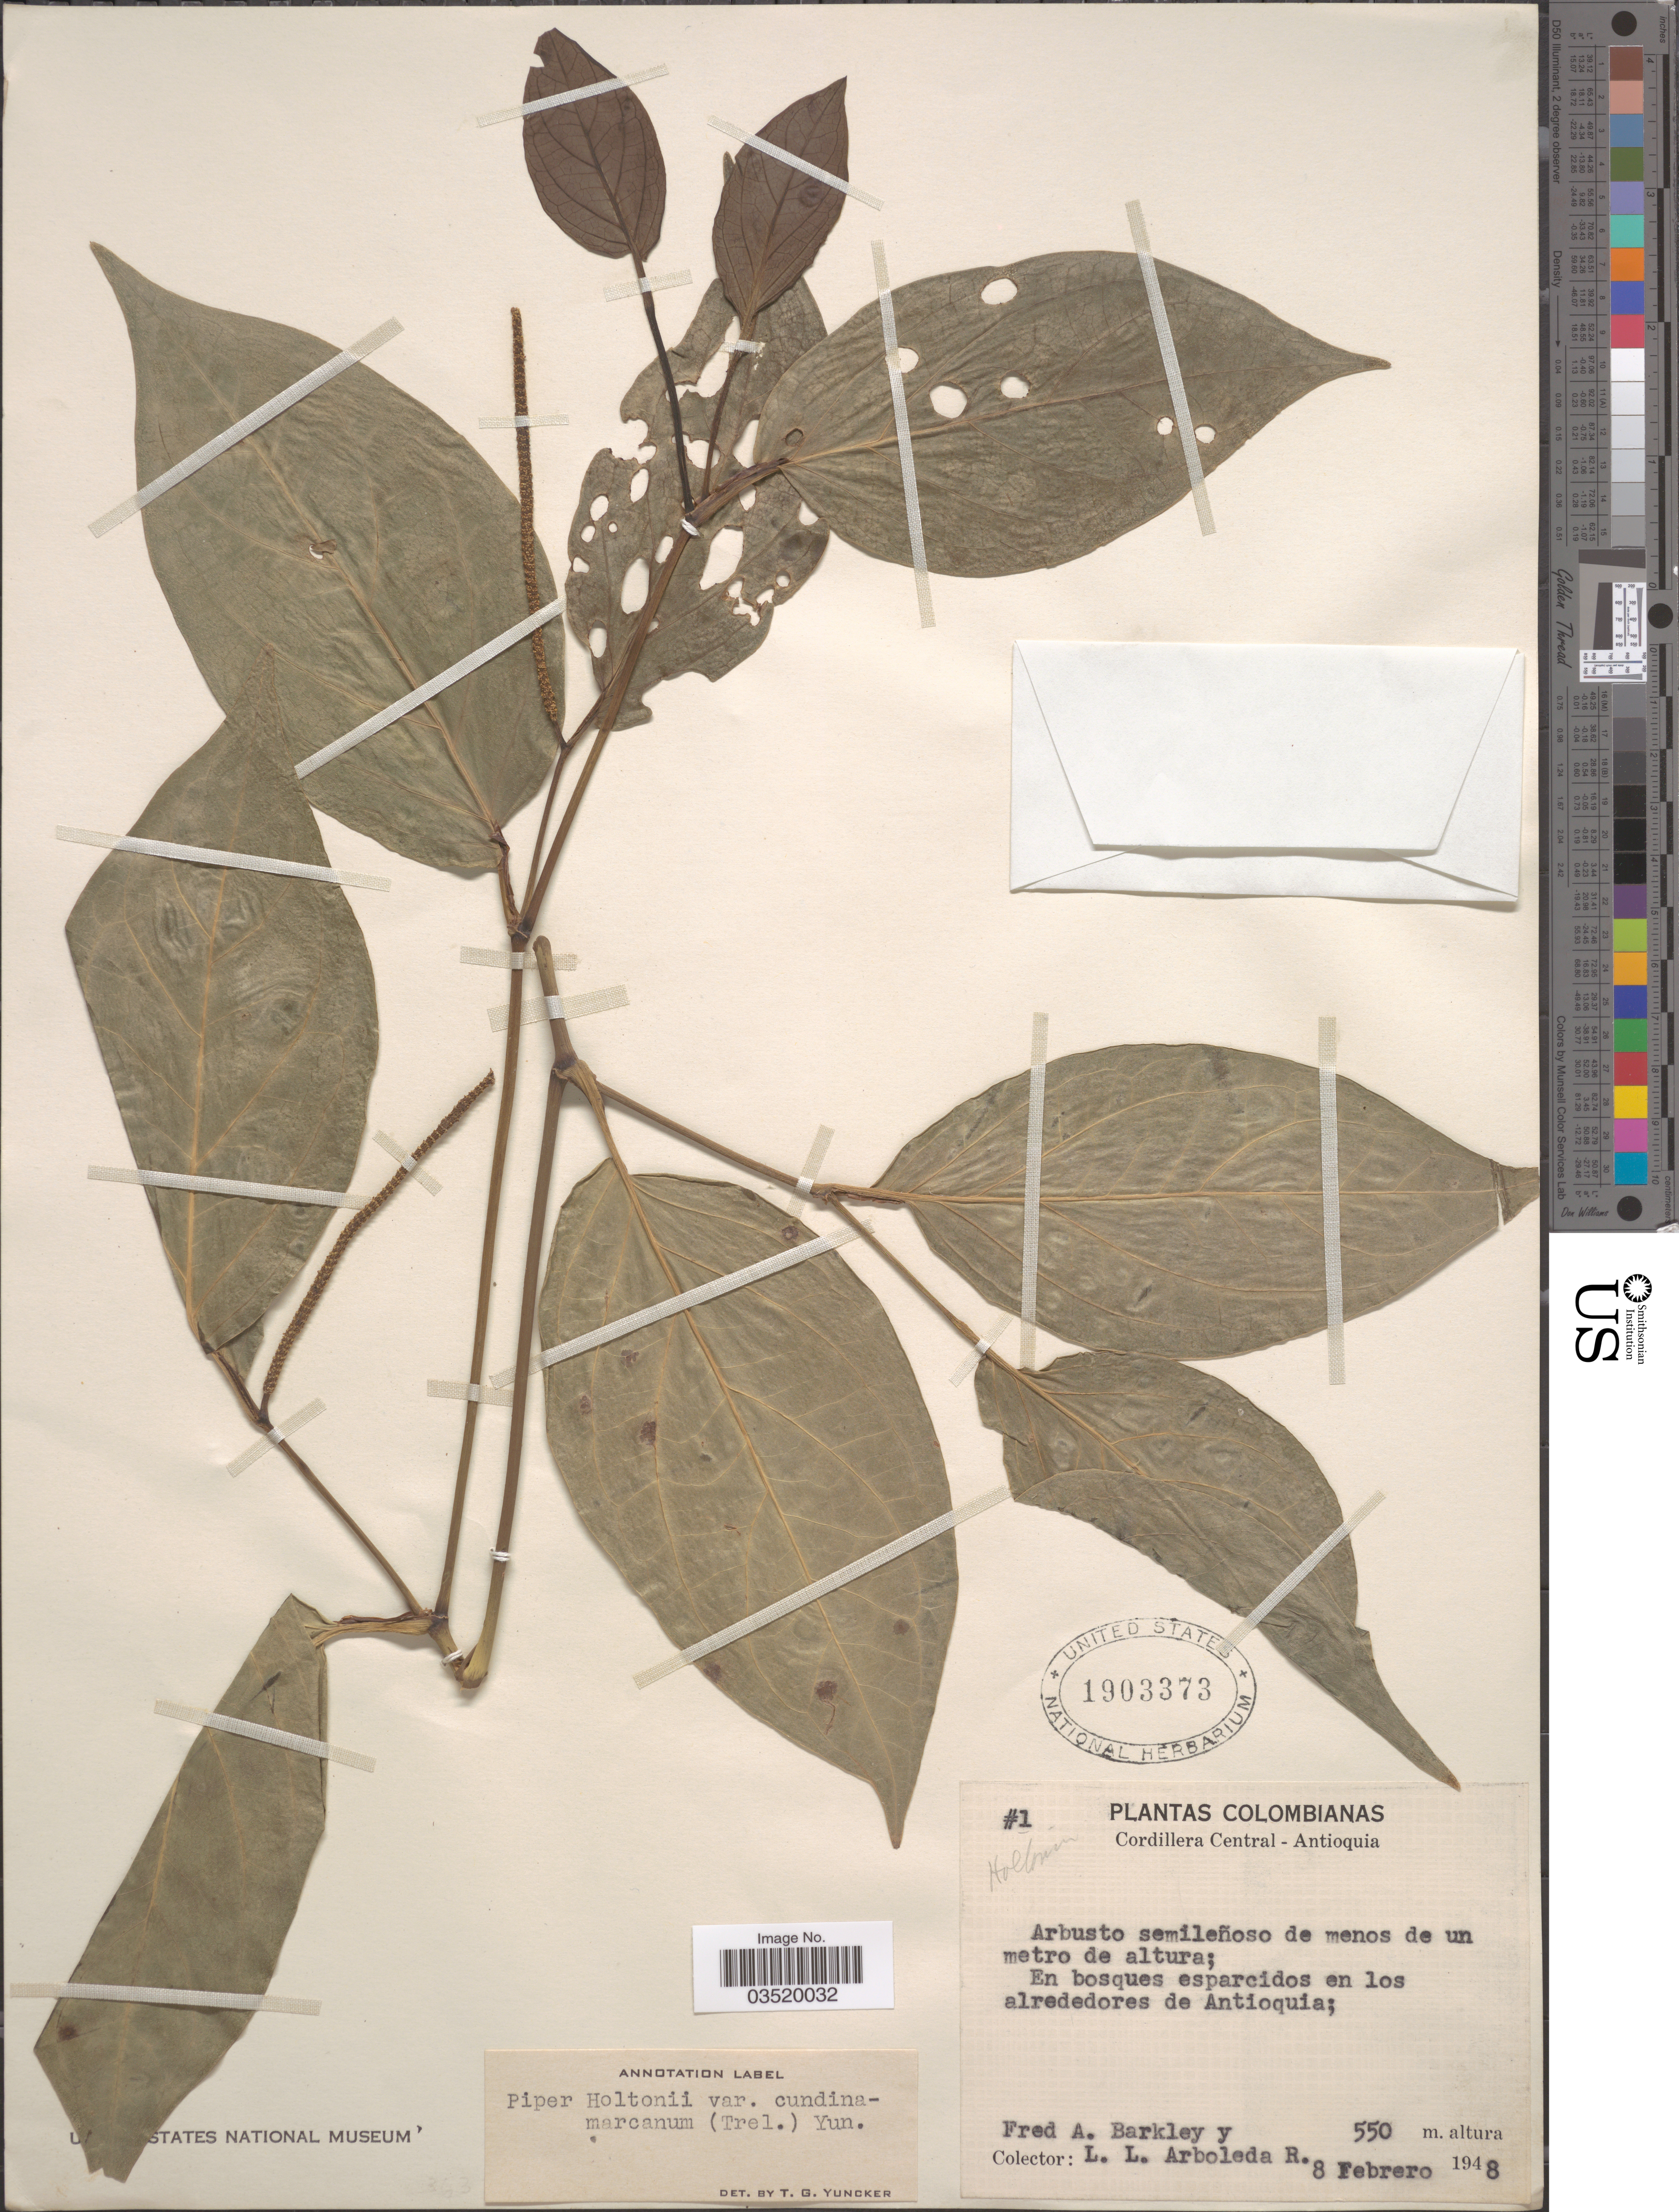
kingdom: Plantae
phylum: Tracheophyta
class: Magnoliopsida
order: Piperales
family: Piperaceae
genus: Piper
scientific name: Piper holtonii var. cundinamarcanum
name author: Trel. & Yunck.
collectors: L. Arboleda & F. A. Barkley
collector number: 1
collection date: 1948-02-08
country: Colombia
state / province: Antioquia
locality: Cordillera Central - Antioquia. En bosques esparcidos en los alrededores de Antioquia.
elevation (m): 550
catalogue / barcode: US 1903373